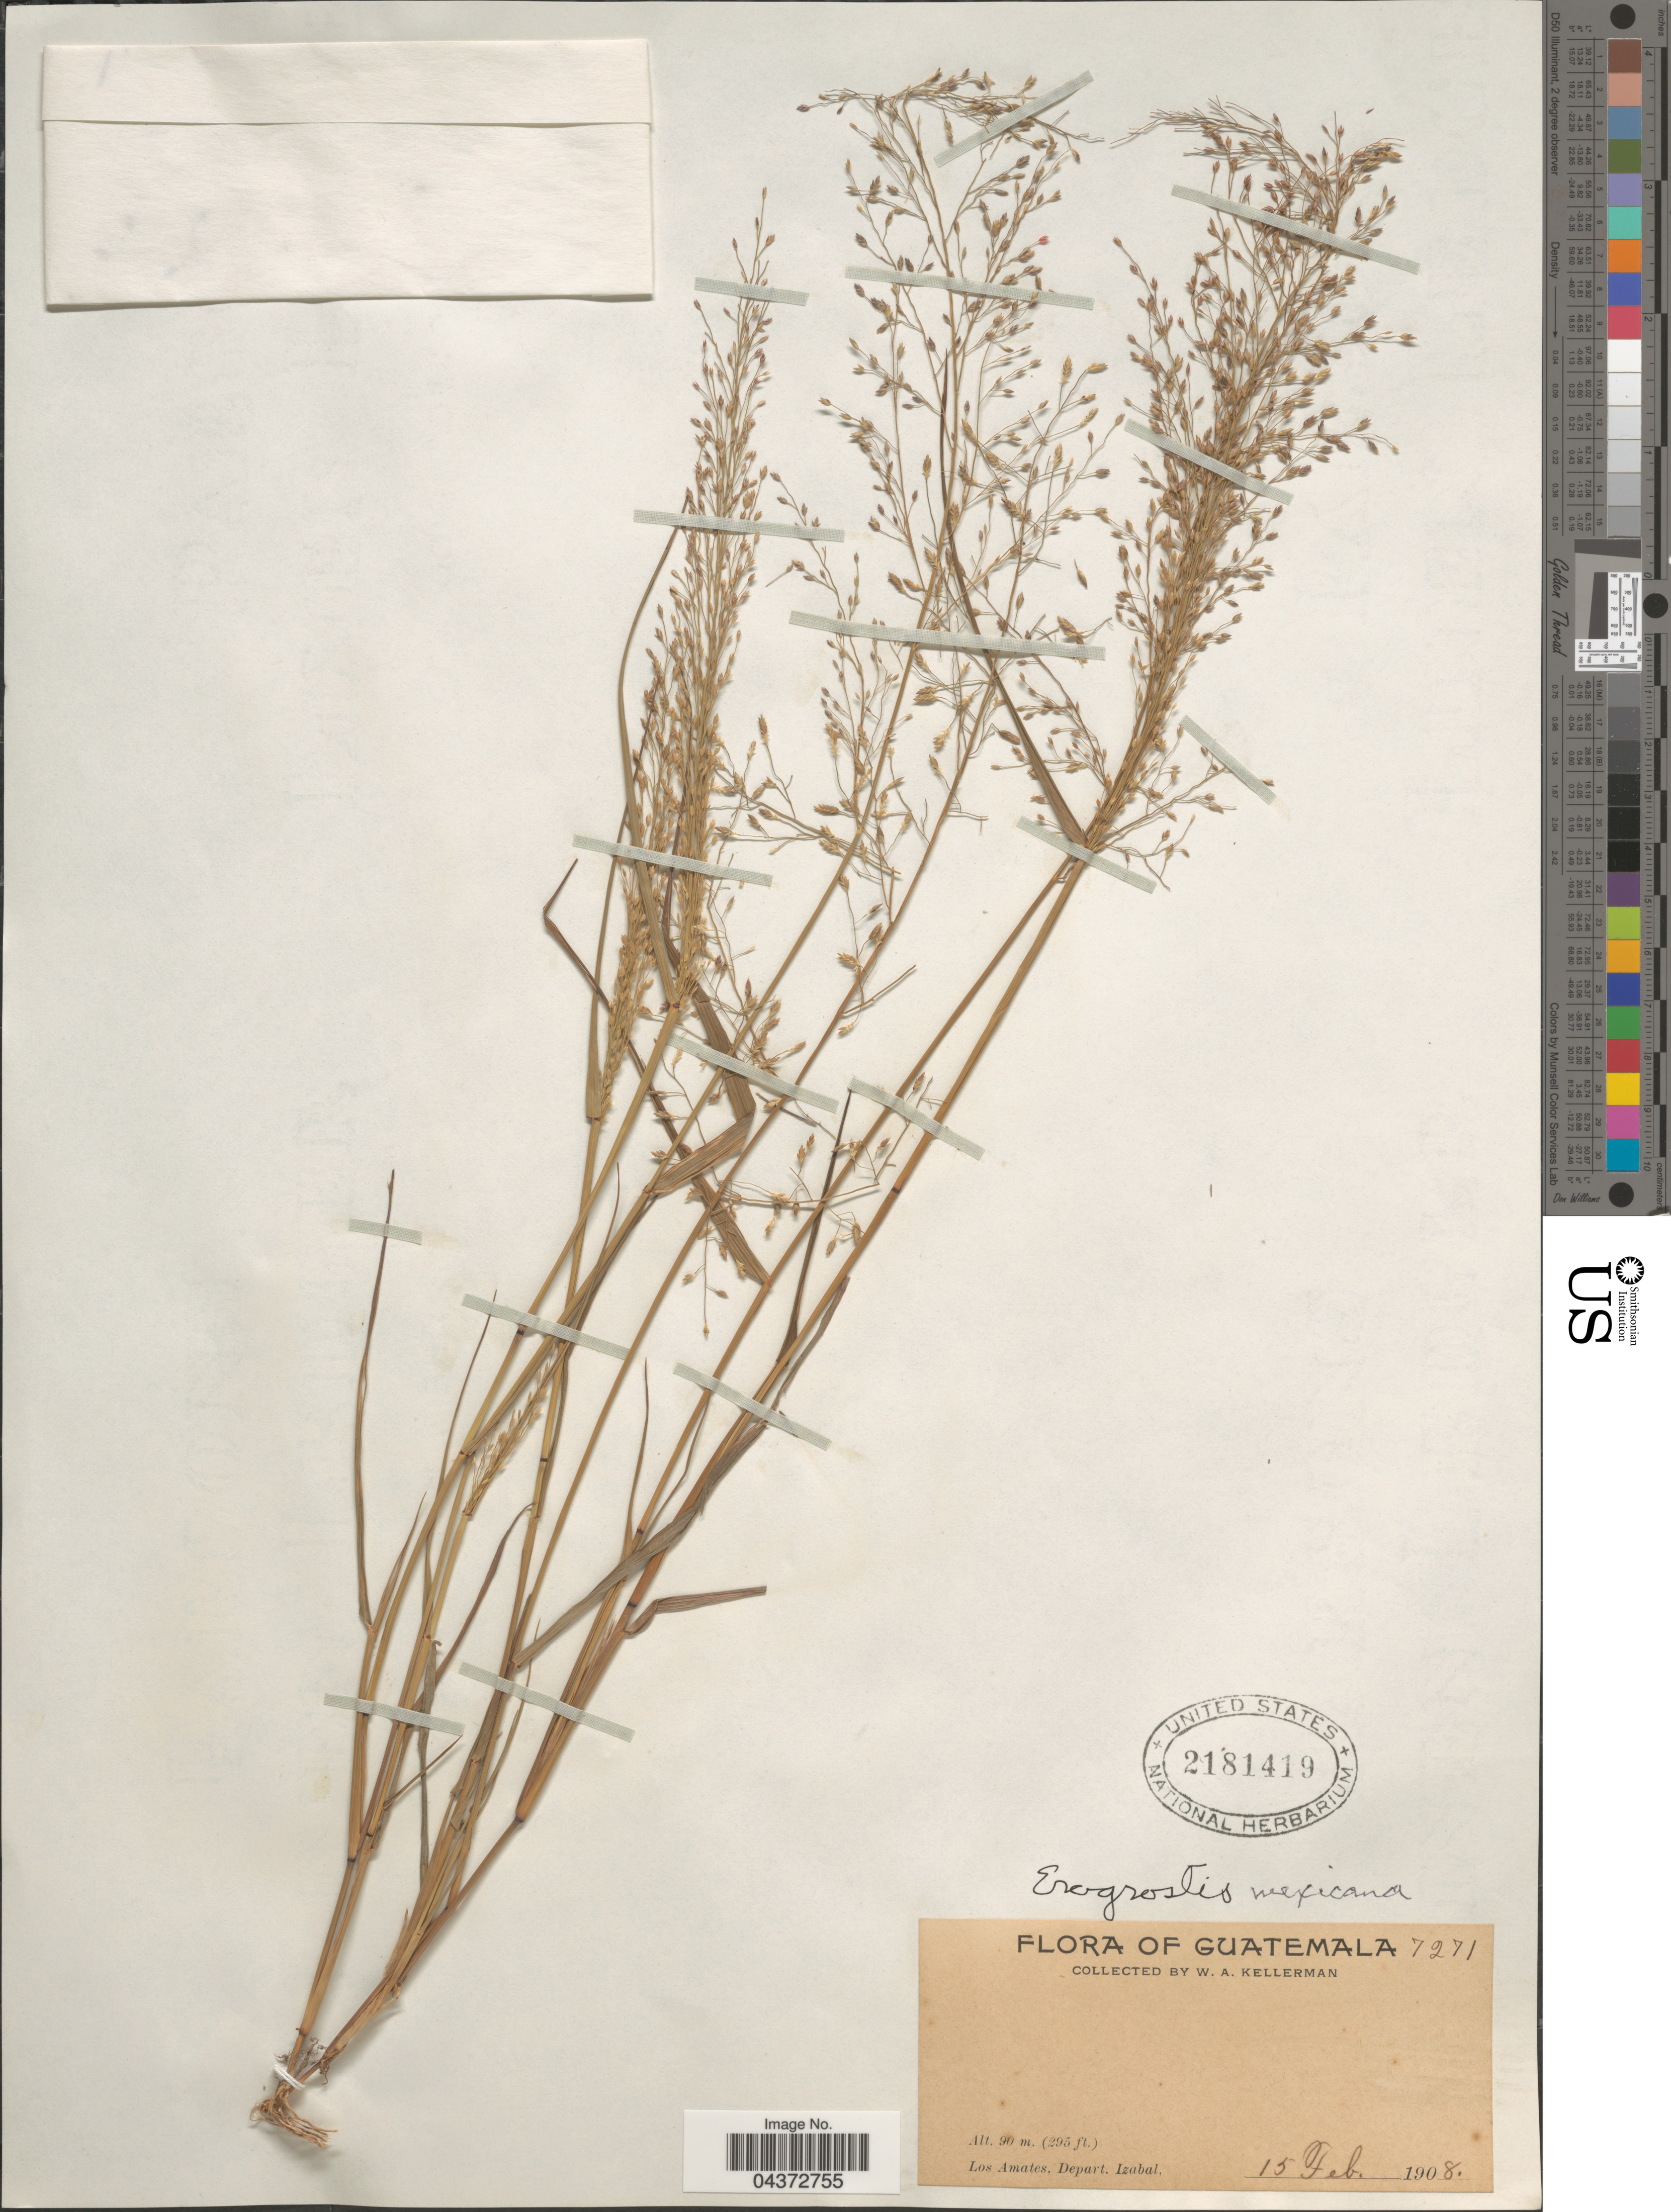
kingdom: Plantae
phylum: Tracheophyta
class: Liliopsida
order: Poales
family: Poaceae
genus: Eragrostis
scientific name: Eragrostis mexicana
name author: (Hornem.) Link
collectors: W. Kellerman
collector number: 7271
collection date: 1908-02-15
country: Guatemala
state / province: Izabal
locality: Los Amates, Depart. Izabal.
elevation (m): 90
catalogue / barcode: US 2181419